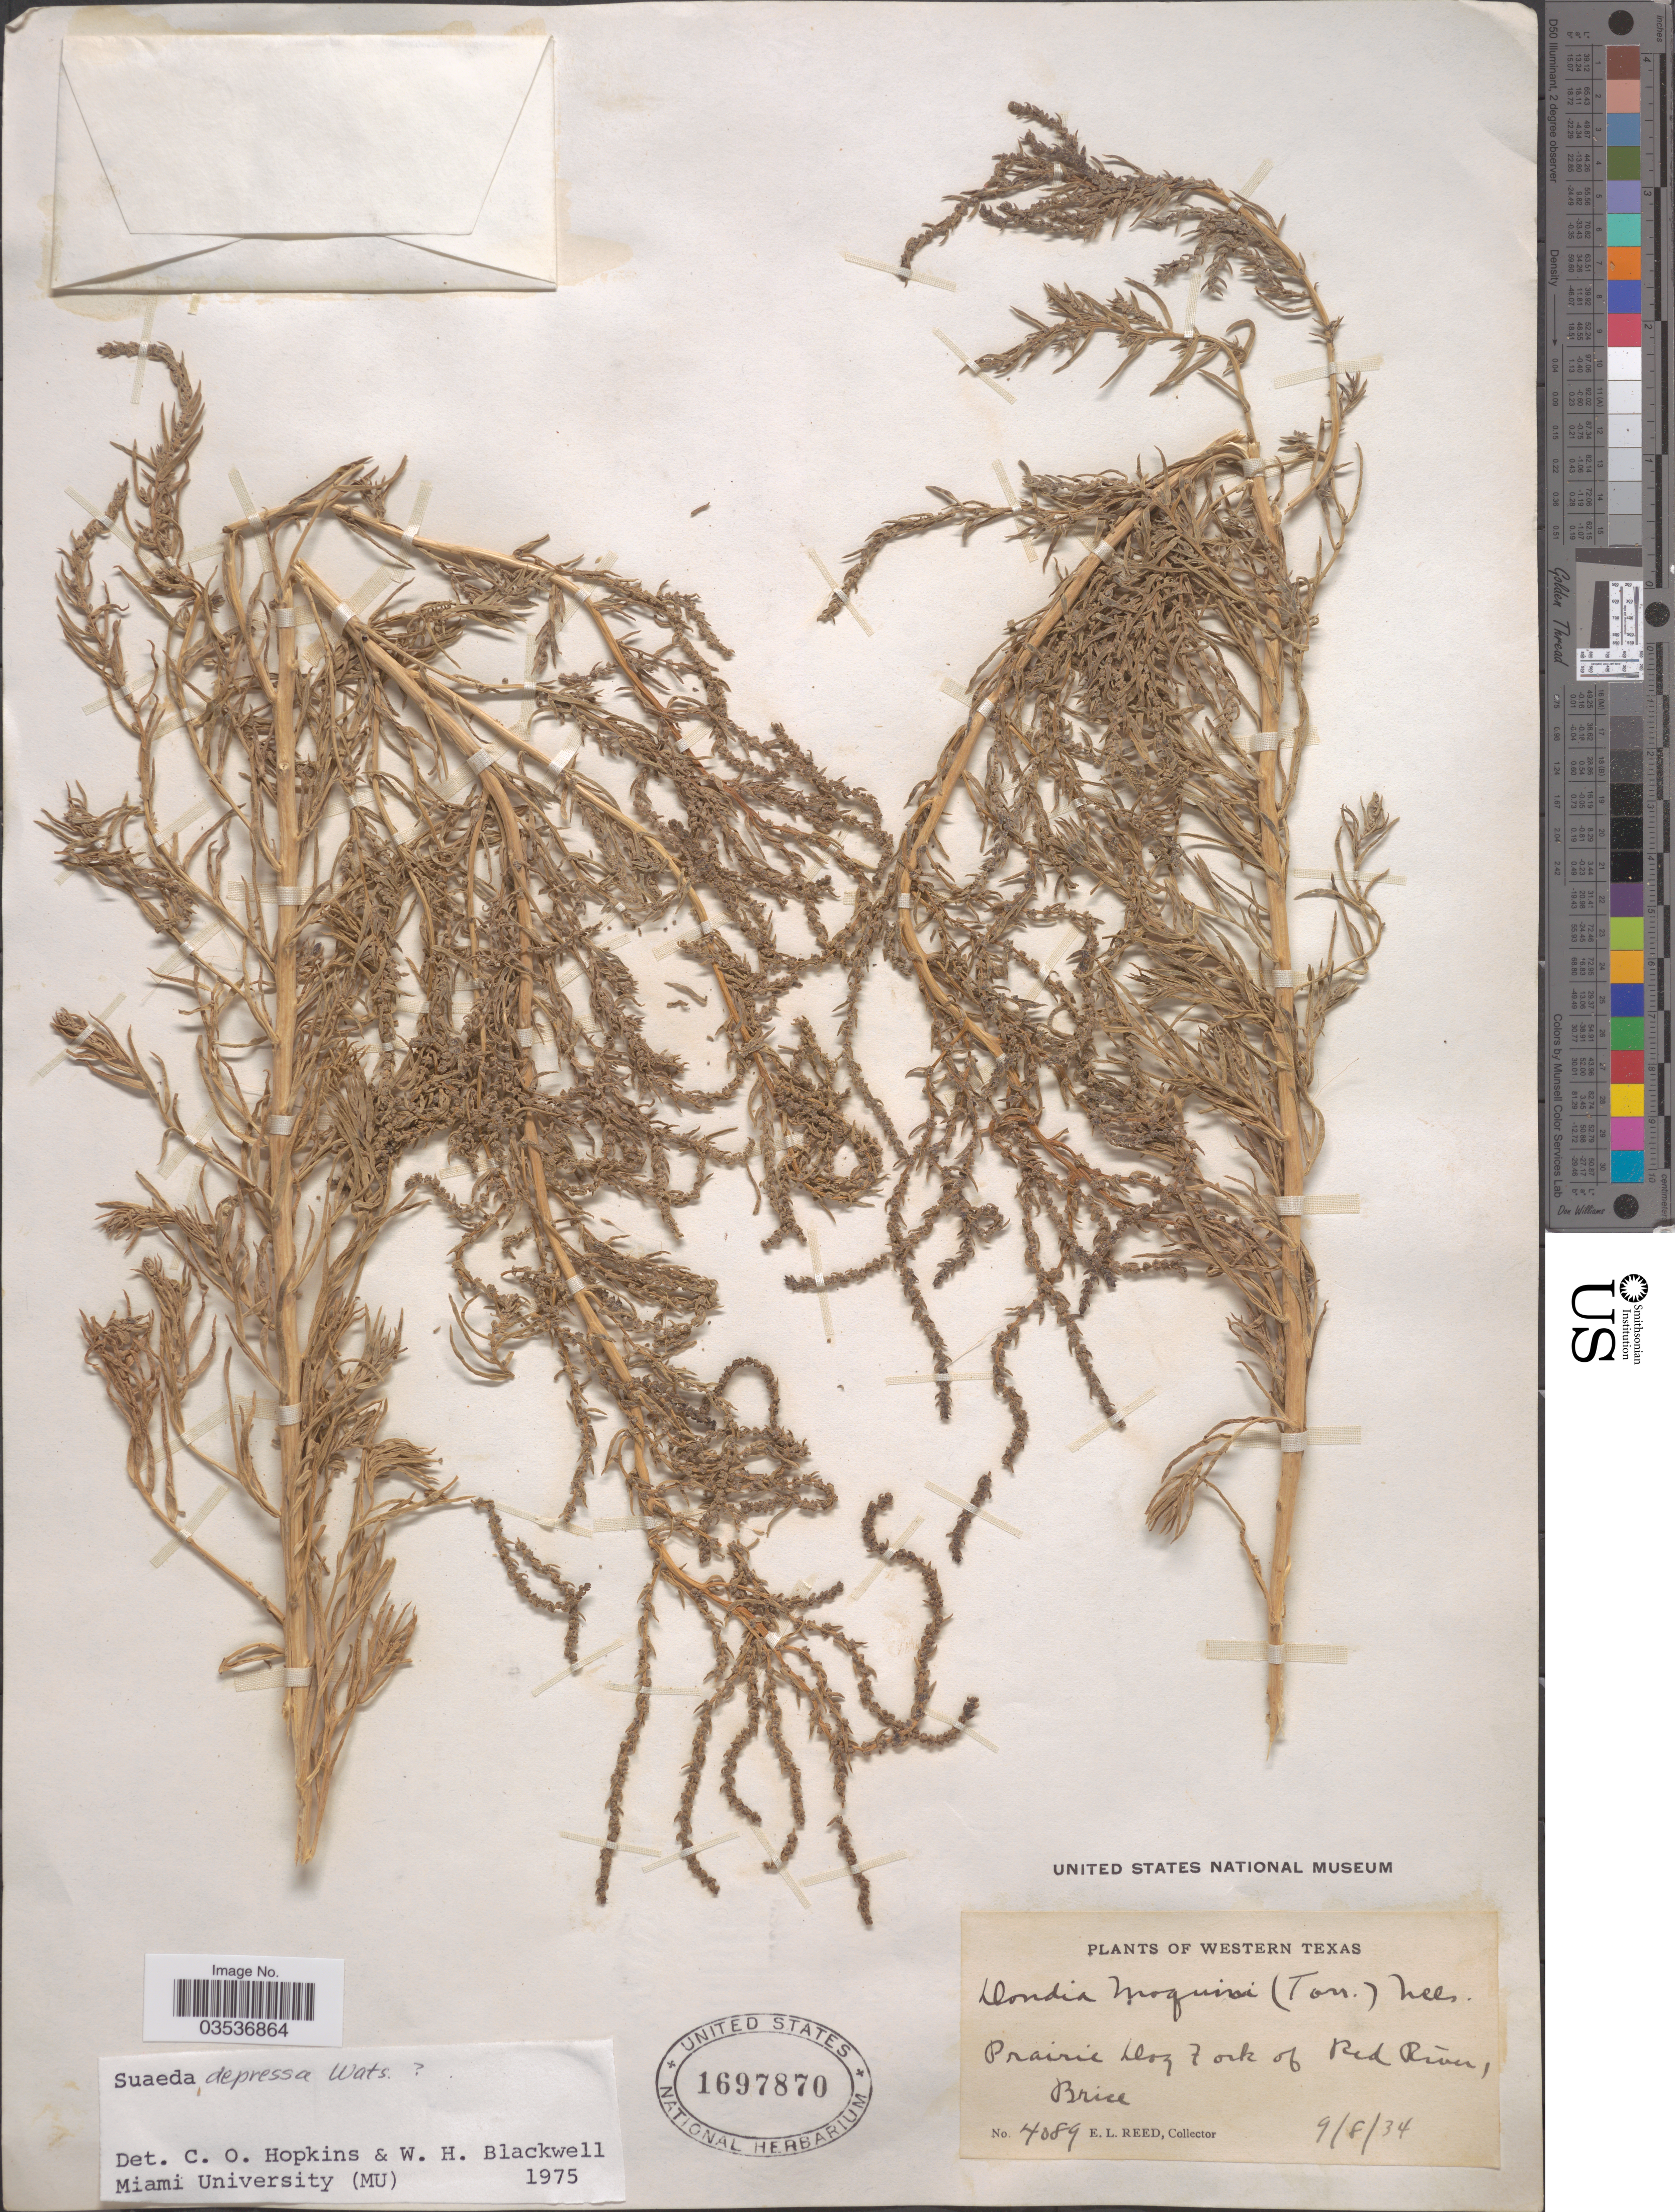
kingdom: Plantae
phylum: Tracheophyta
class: Magnoliopsida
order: Caryophyllales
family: Amaranthaceae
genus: Suaeda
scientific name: Suaeda depressa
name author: (Pursh) S. Watson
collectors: E. Reed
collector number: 4089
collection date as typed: Transcribed d/m/y: 8/9/34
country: United States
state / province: Texas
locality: Western Texas. Prairie Dog Fork of Red River, Brice.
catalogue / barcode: US 1697870